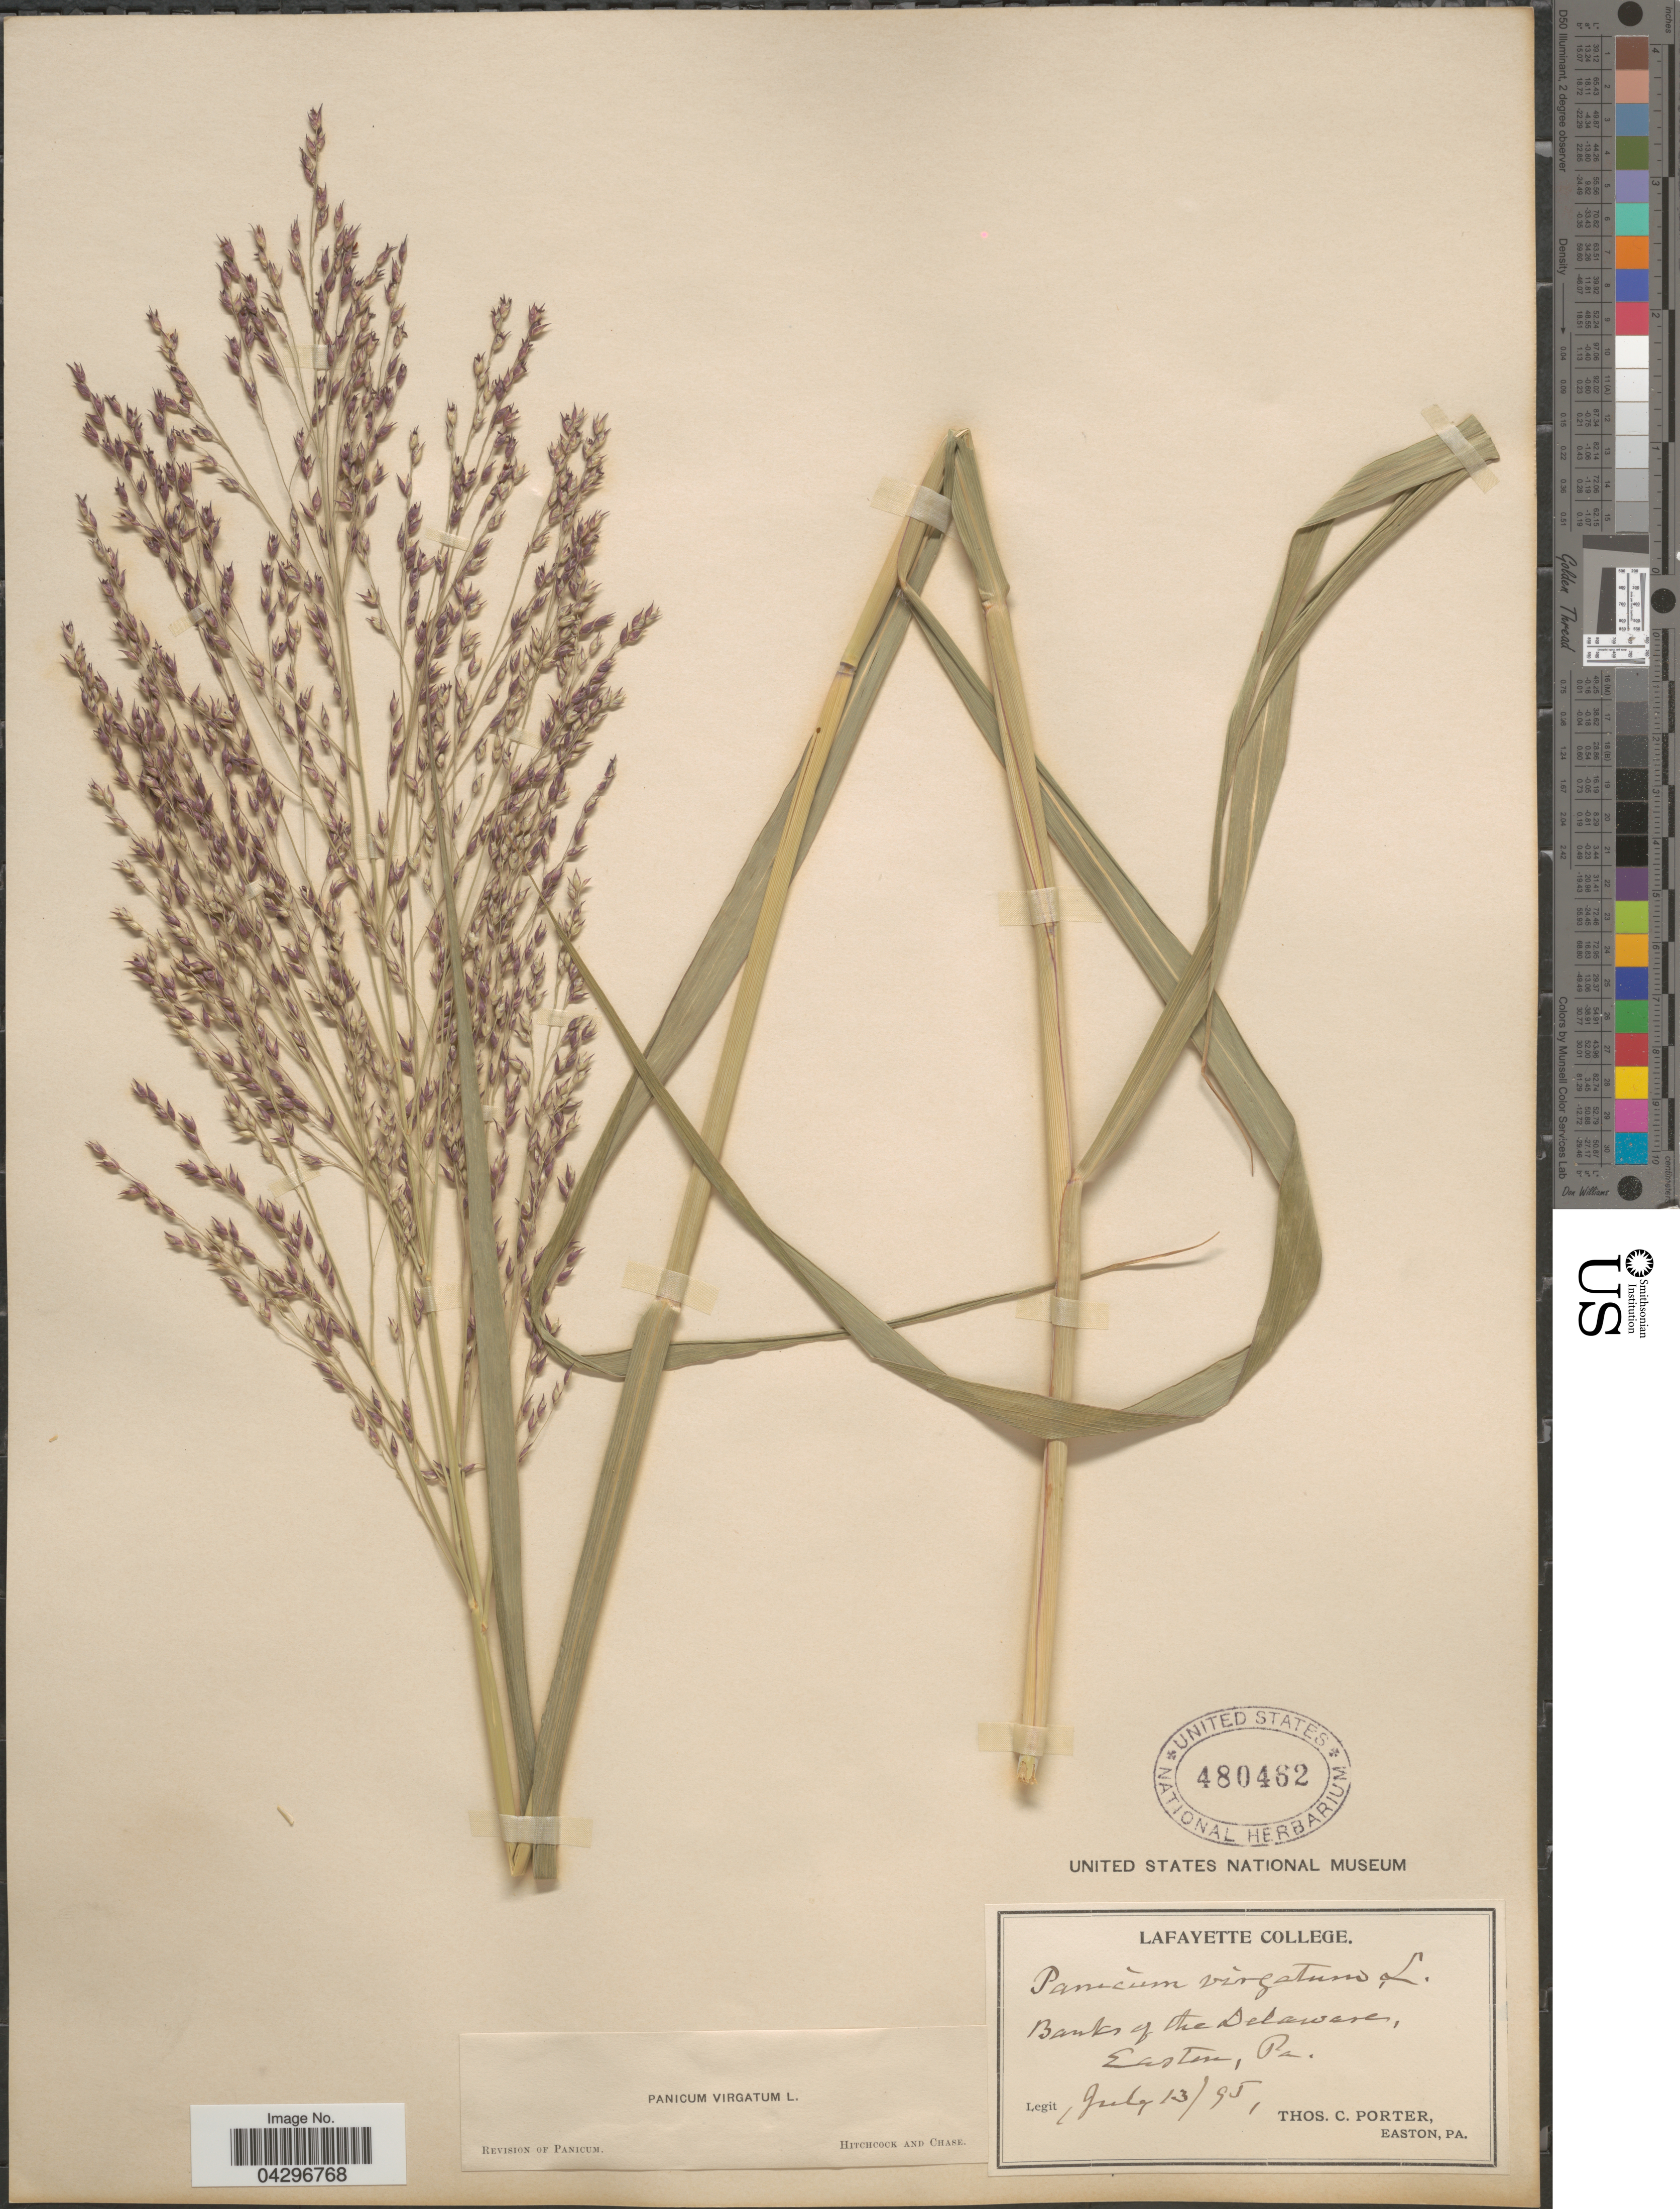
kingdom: Plantae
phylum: Tracheophyta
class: Liliopsida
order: Poales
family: Poaceae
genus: Panicum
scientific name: Panicum virgatum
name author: L.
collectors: T. Porter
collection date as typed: Transcribed d/m/y: 13/7/95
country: United States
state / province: Pennsylvania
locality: Banks of the Delaware, Easton.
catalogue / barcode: US 480462